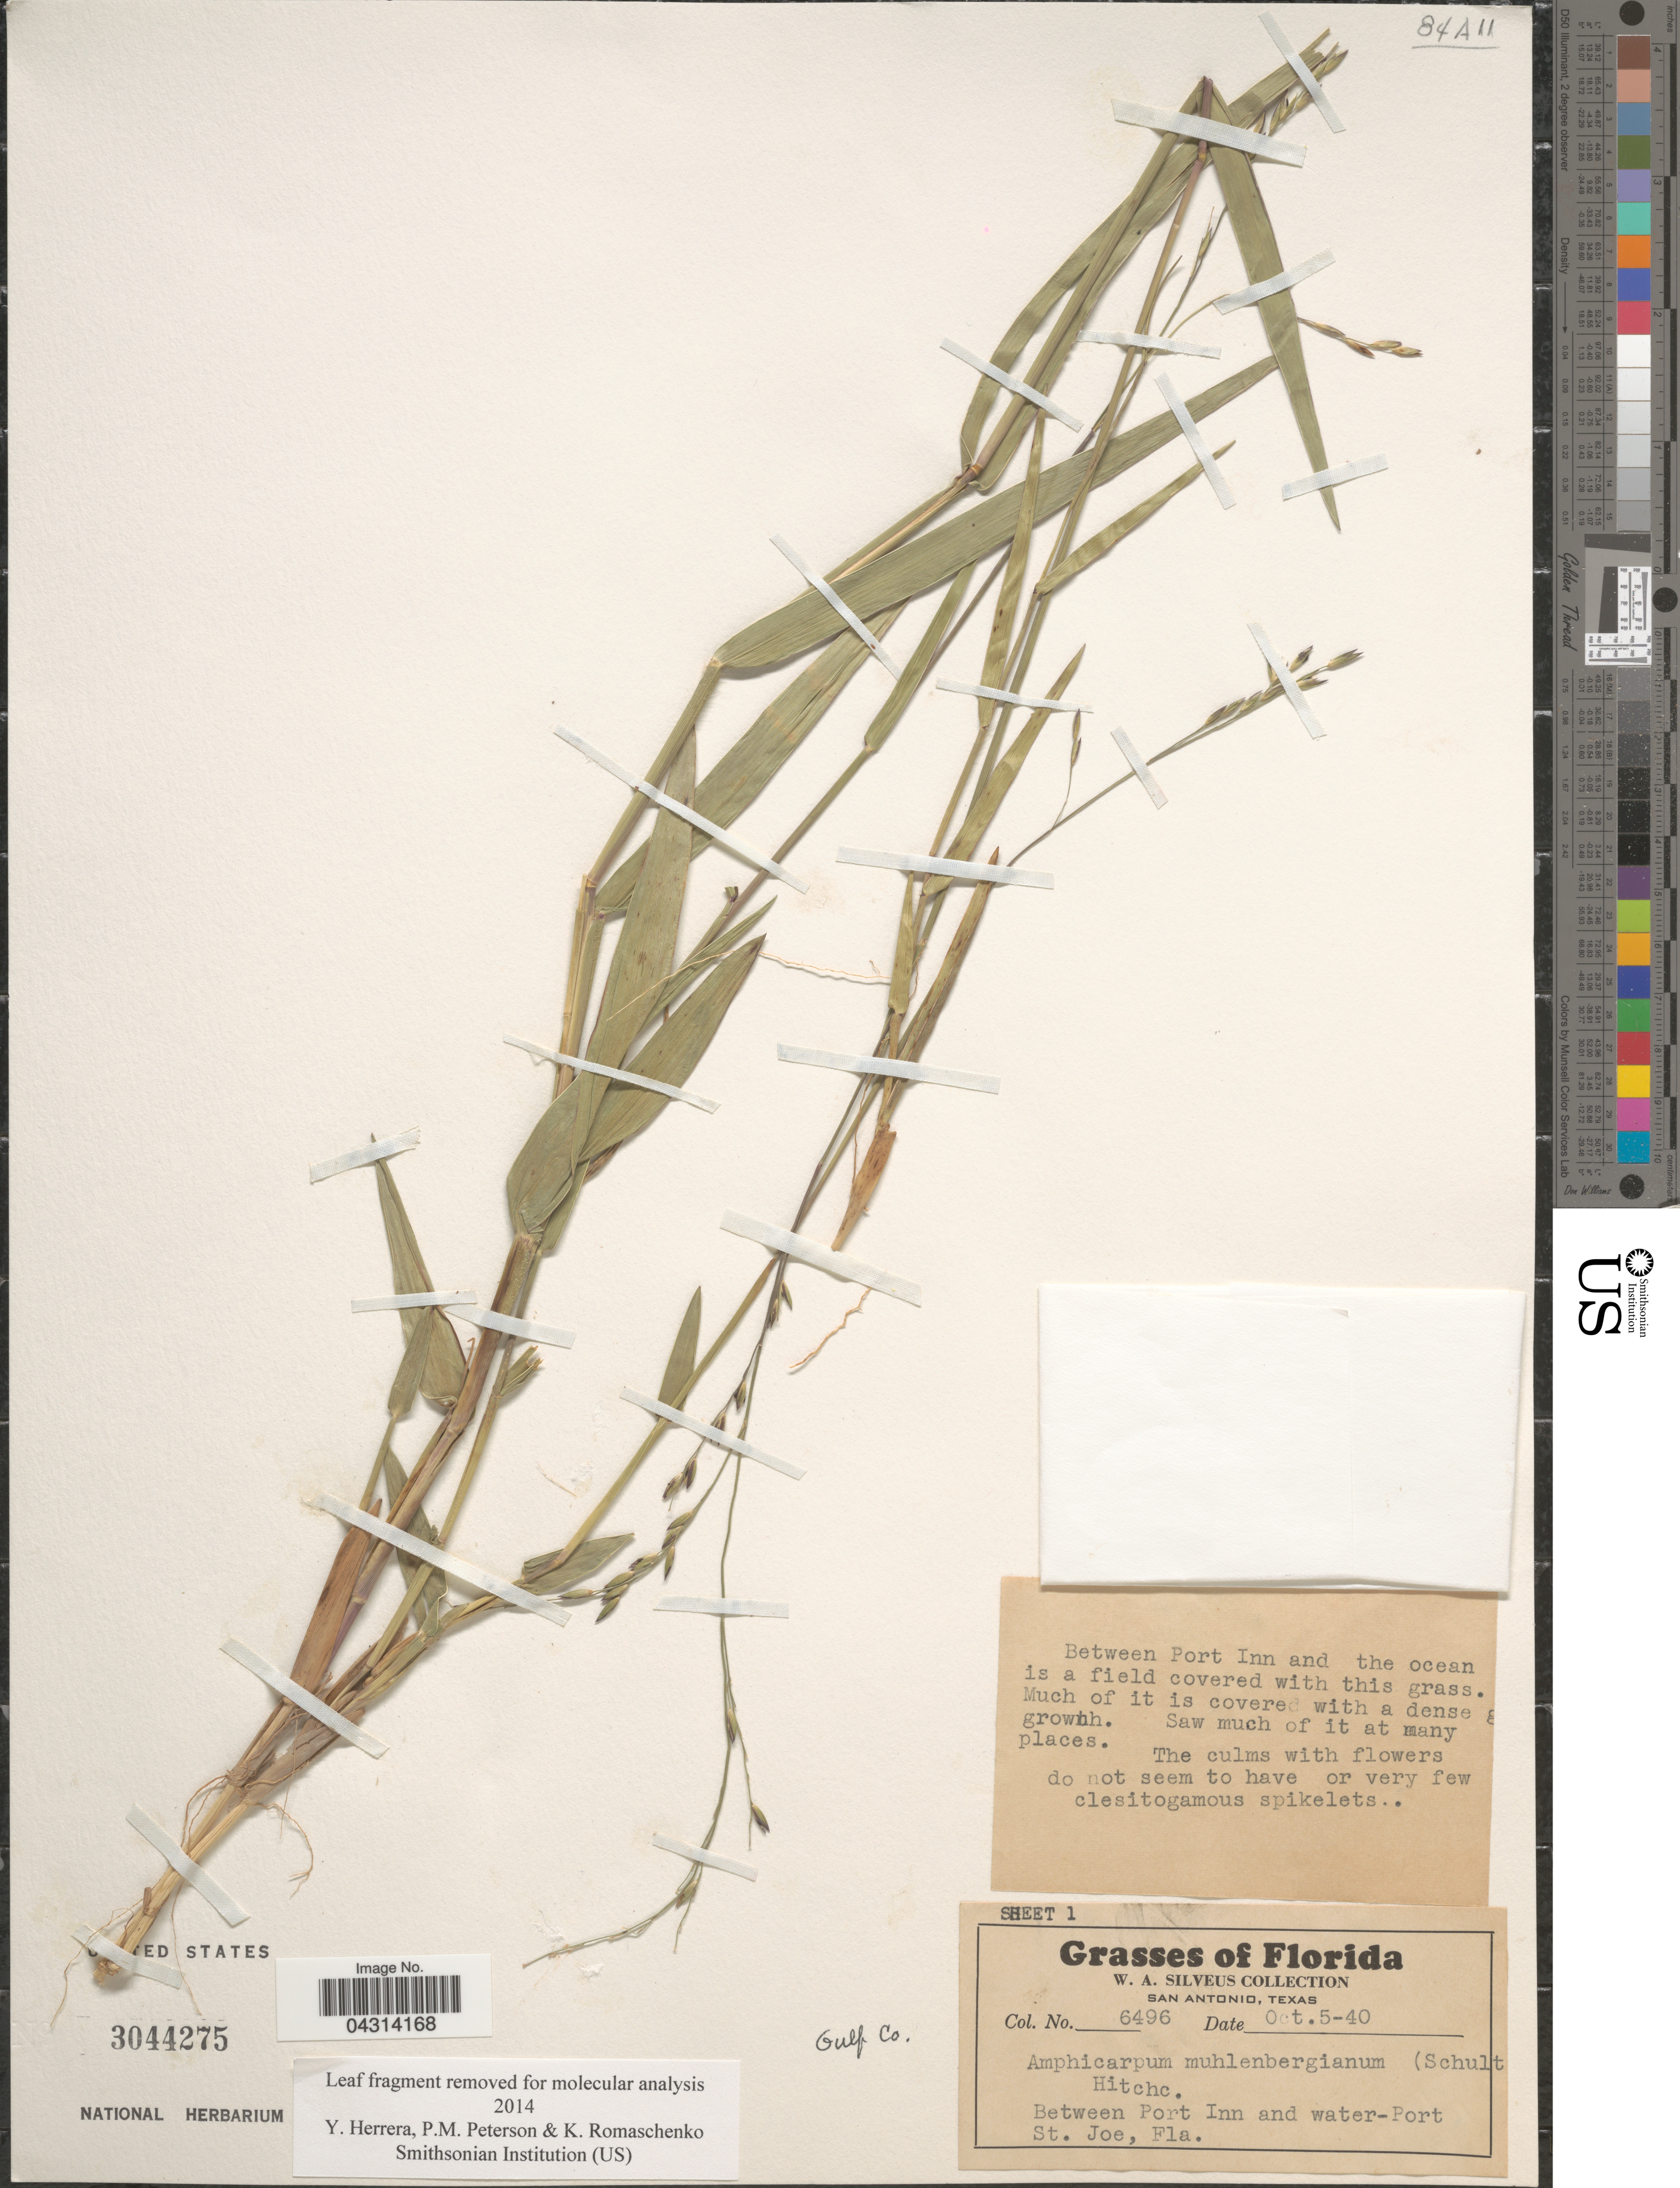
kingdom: Plantae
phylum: Tracheophyta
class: Liliopsida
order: Poales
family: Poaceae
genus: Amphicarpum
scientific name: Amphicarpum muhlenbergianum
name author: (Schult.) Hitchc.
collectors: W. Silveus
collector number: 6496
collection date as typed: Transcribed d/m/y: 5/10/40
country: United States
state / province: Florida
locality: Between Port Inn and the ocean is a field covered with this grass. Between Port Inn and water-Port St. Joe. Gulf Co.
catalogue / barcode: US 3044275